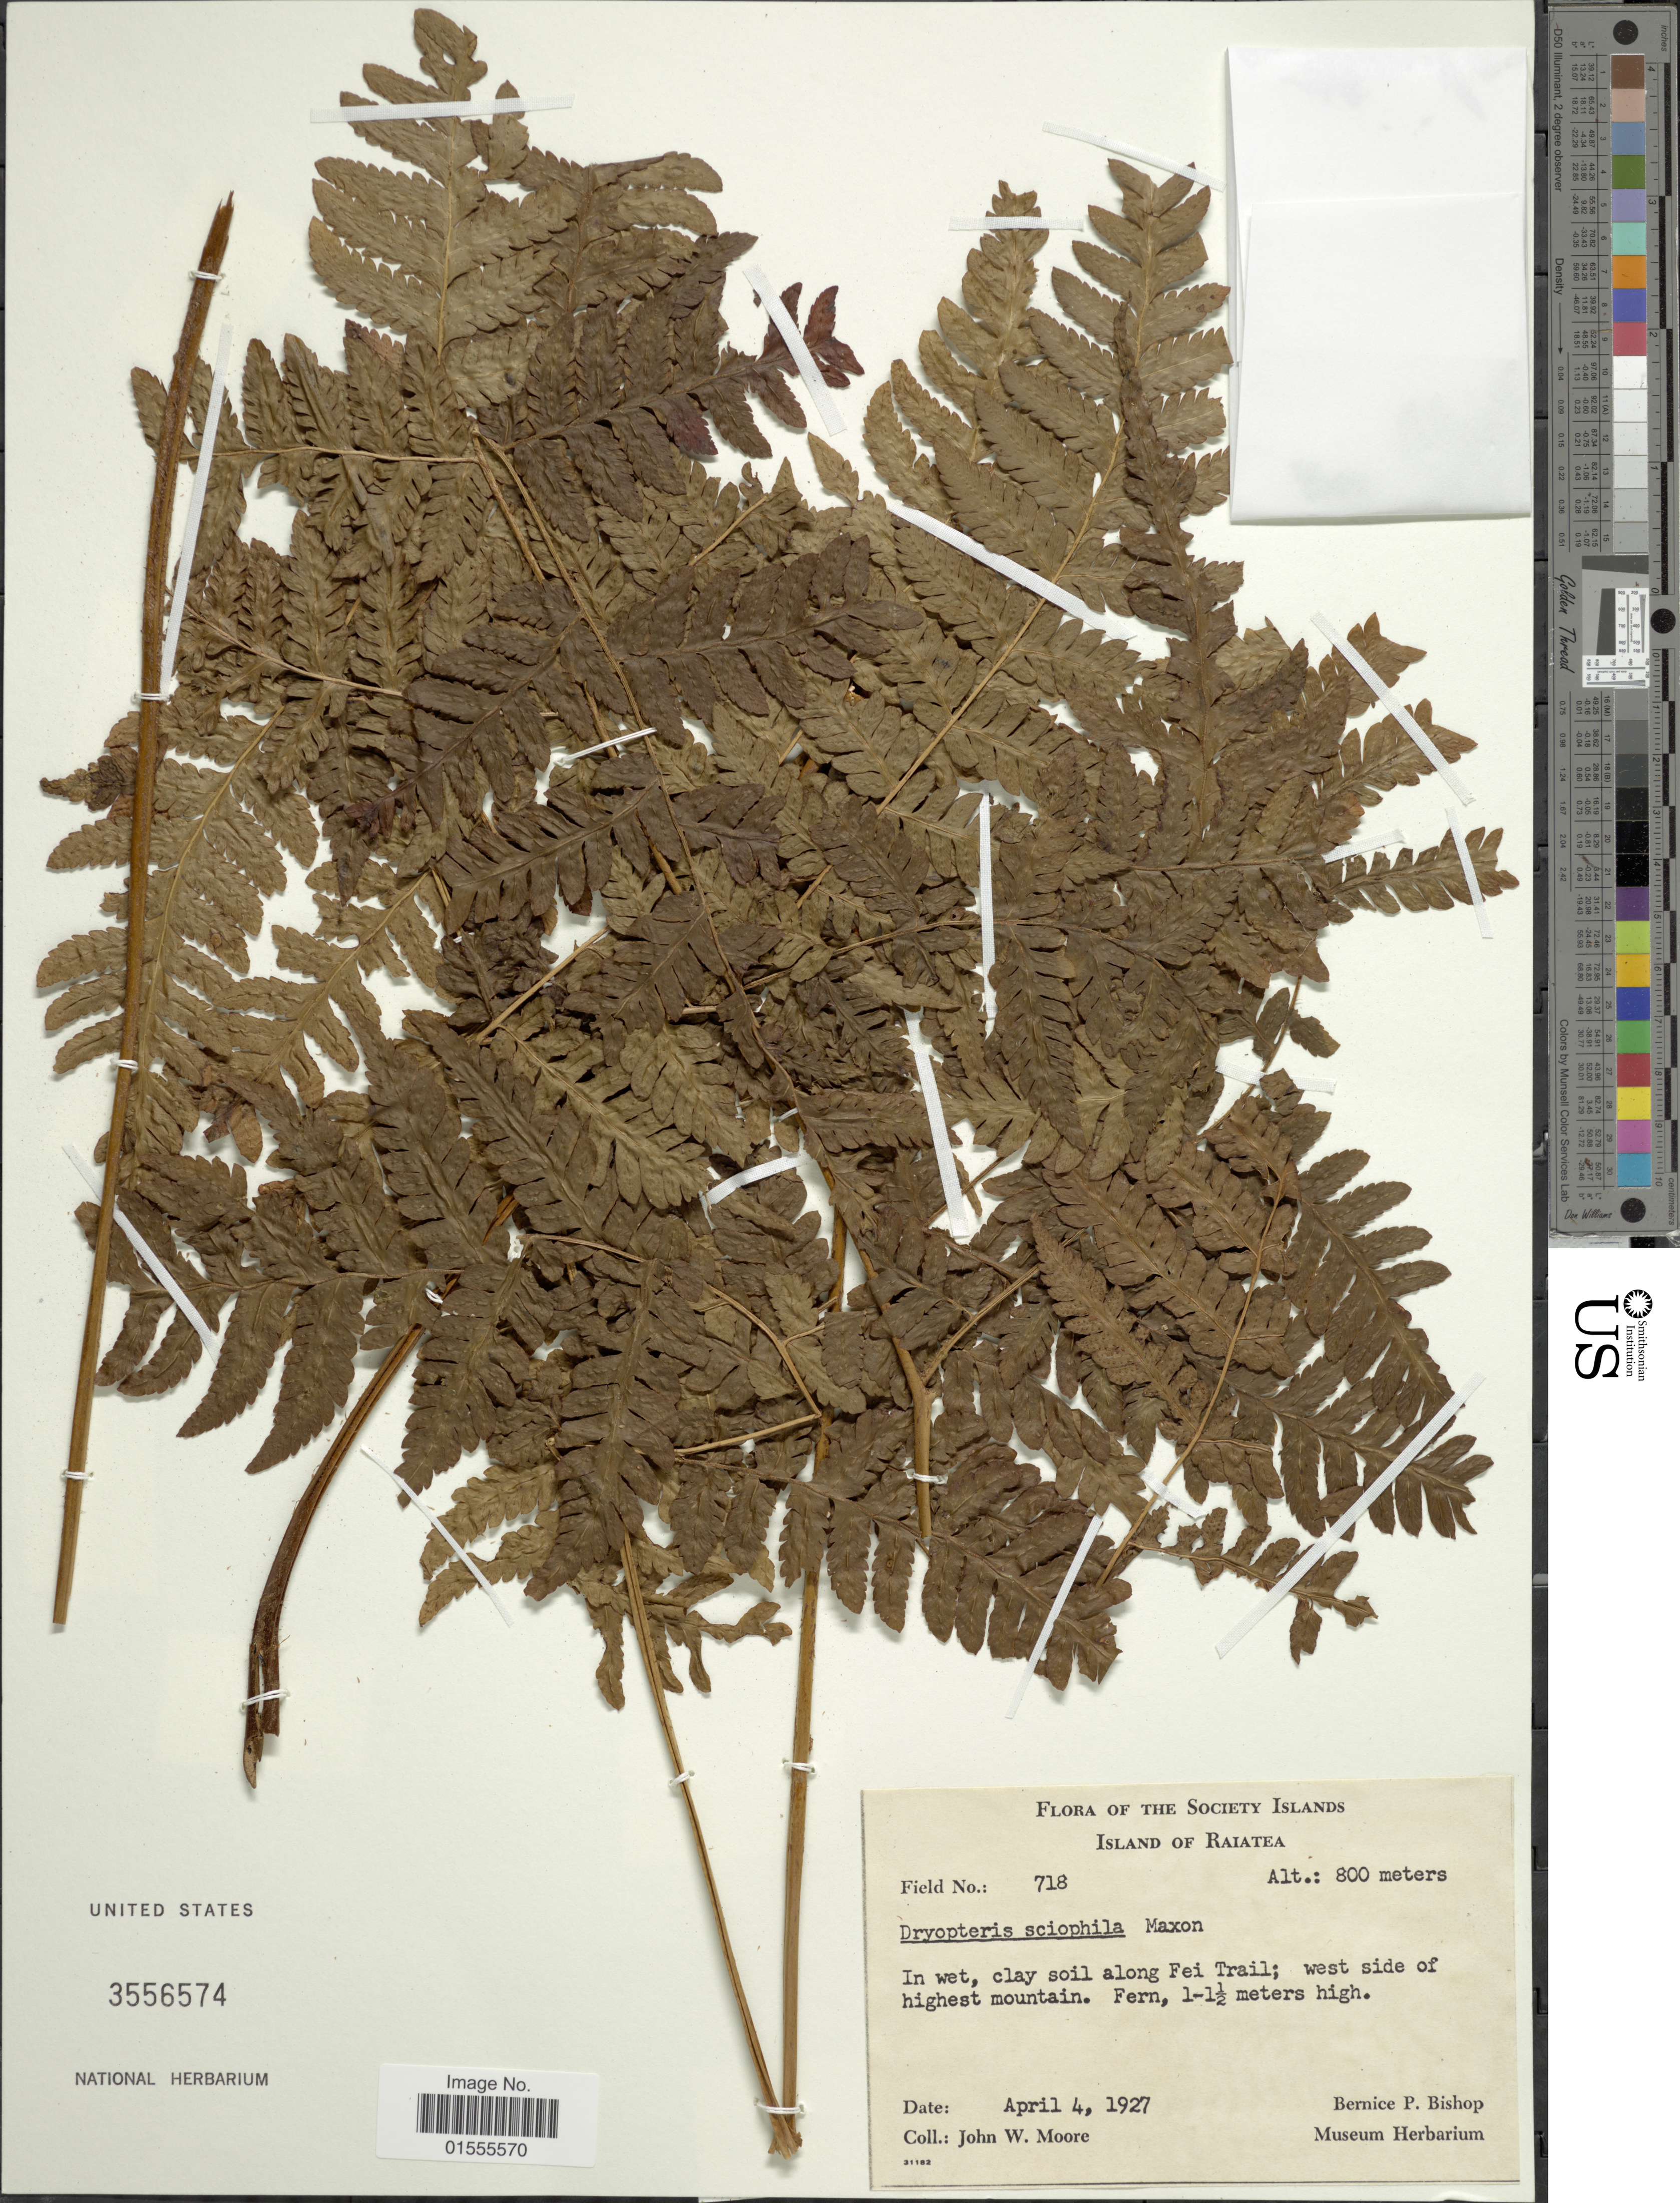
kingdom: Plantae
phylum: Tracheophyta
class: Polypodiopsida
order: Polypodiales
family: Dryopteridaceae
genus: Dryopteris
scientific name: Dryopteris sparsa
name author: (D. Don) Kuntze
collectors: J. Moore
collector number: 718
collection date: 1927-04-04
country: French Polynesia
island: Raiatea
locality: The Society Islands, Island of Raiatea, In we, clay soil along Fei Trail; west side of highest mountain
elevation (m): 800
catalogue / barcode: US 3556574